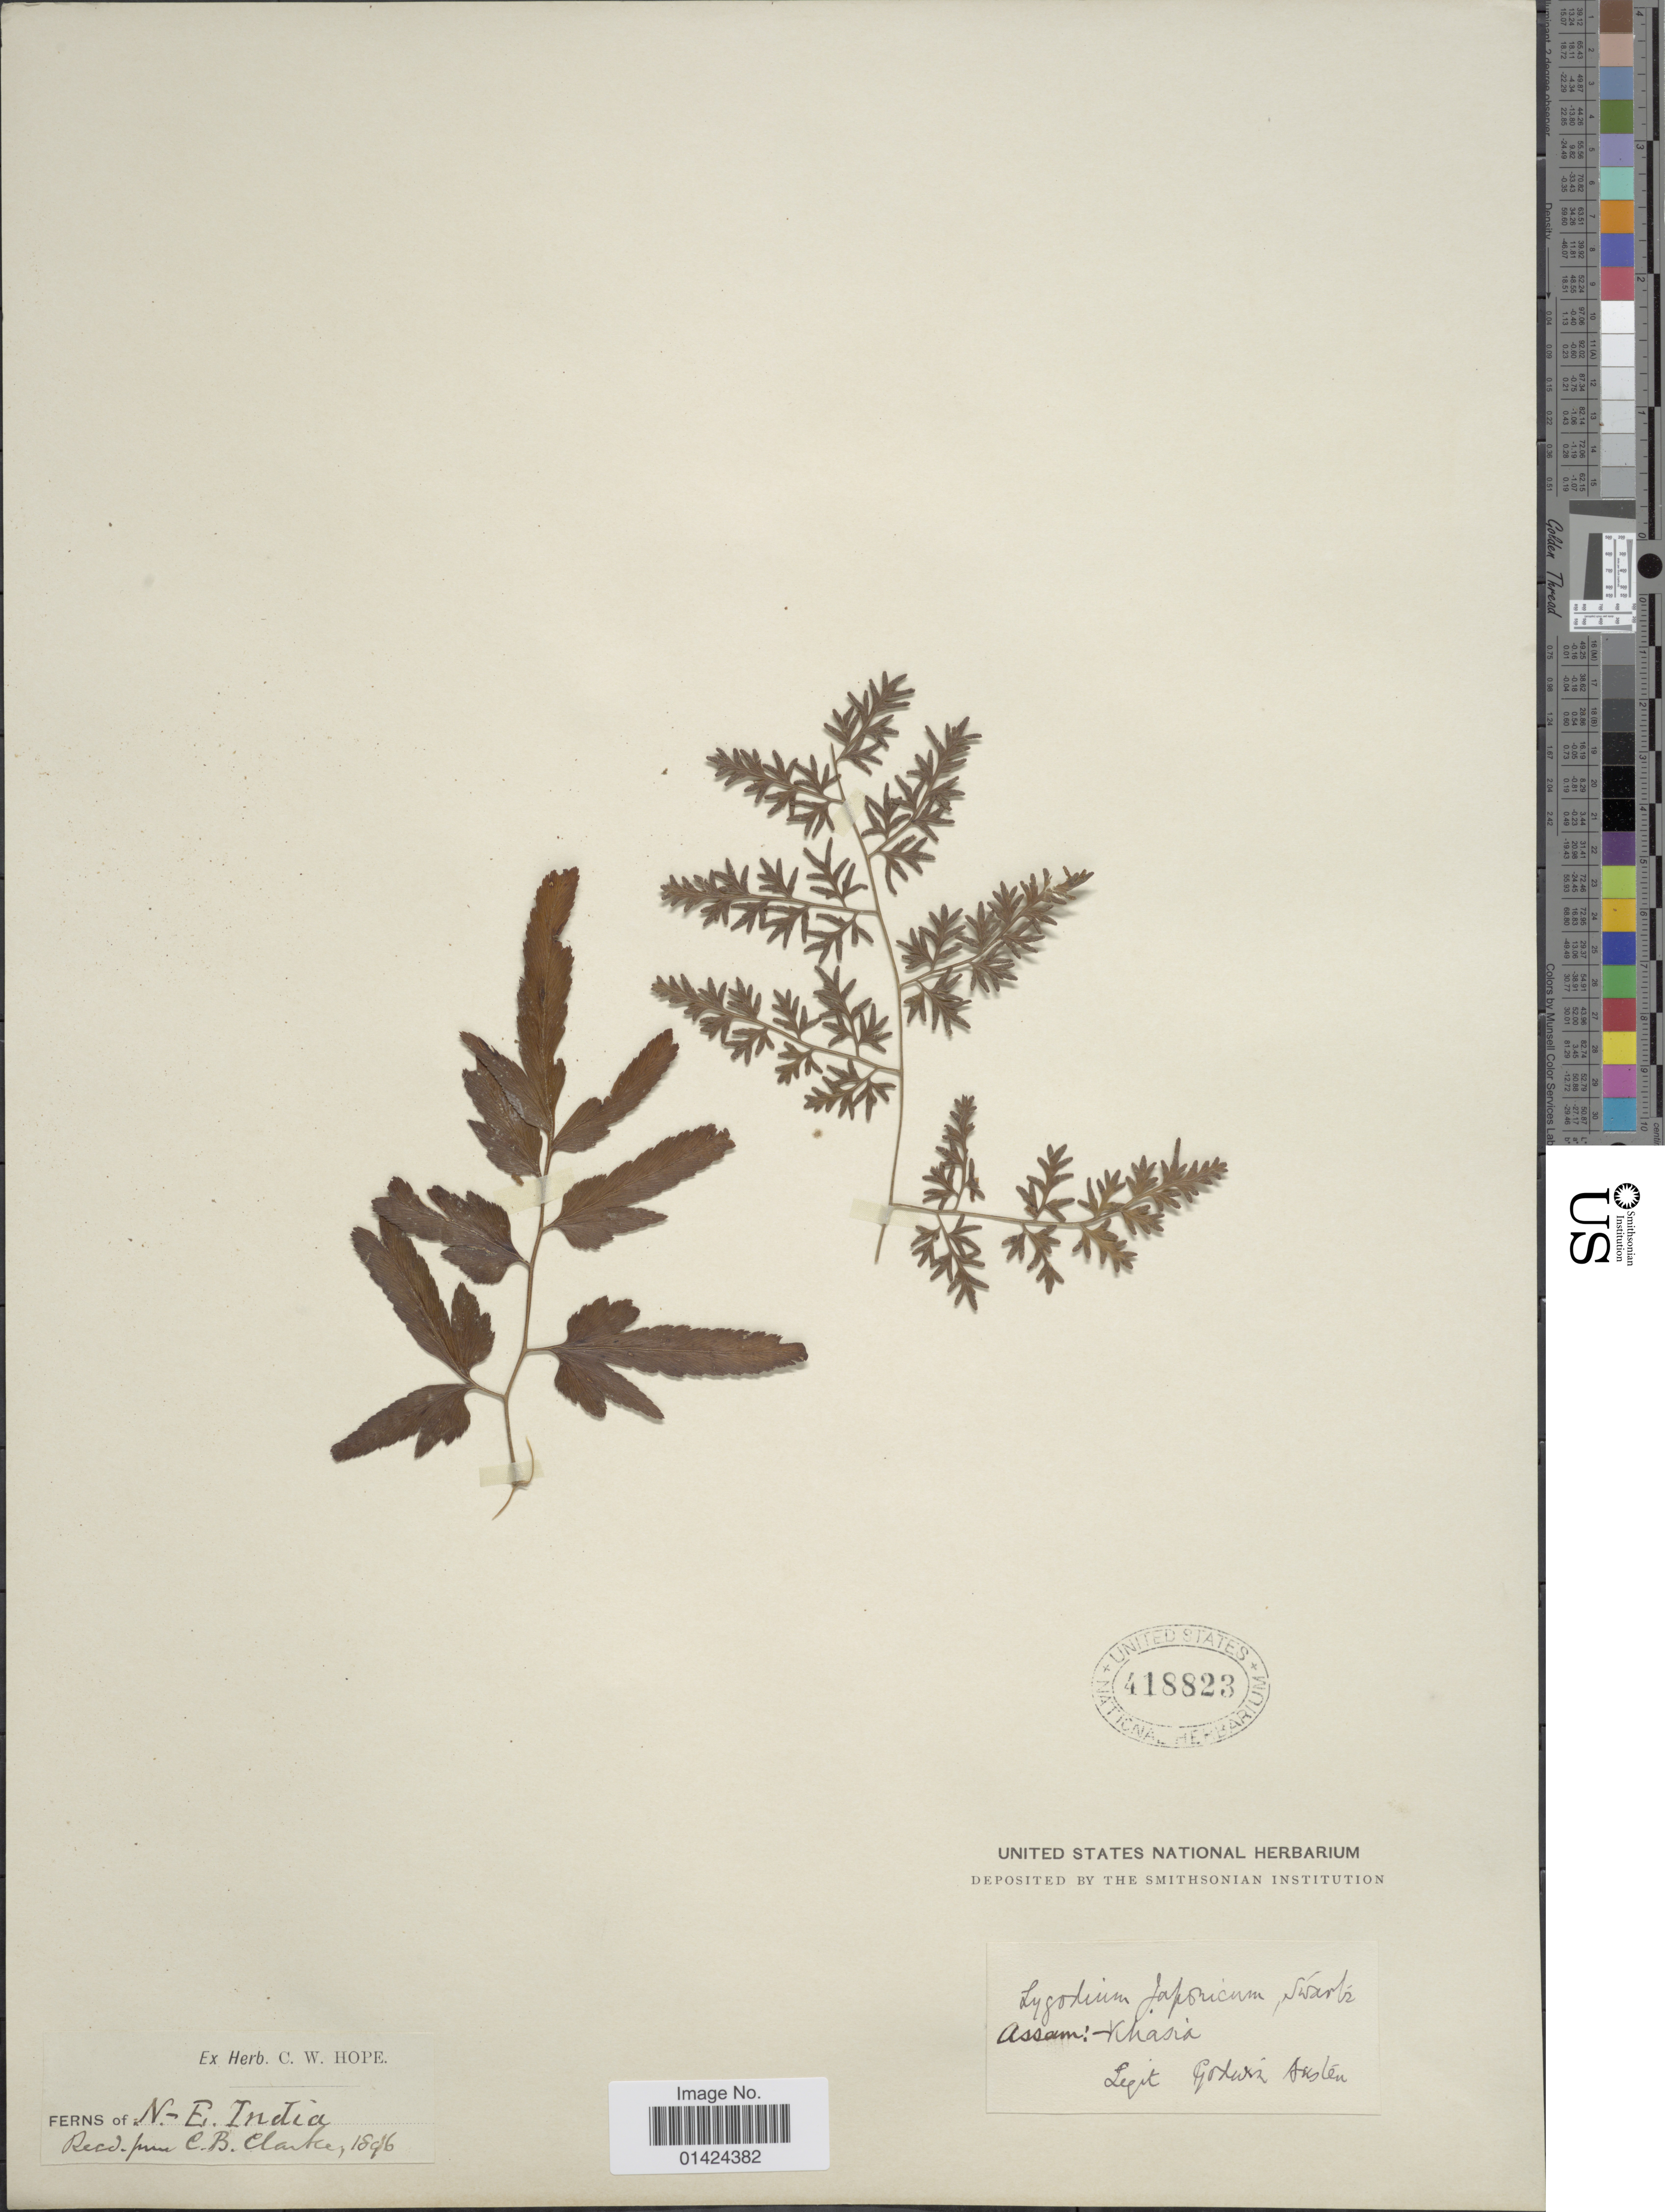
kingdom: Plantae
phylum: Tracheophyta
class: Polypodiopsida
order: Schizaeales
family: Lygodiaceae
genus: Lygodium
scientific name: Lygodium japonicum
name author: (Thunb.) Sw.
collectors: G. Austen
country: India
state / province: Assam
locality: Khasia. N.E. India.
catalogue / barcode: US 418823